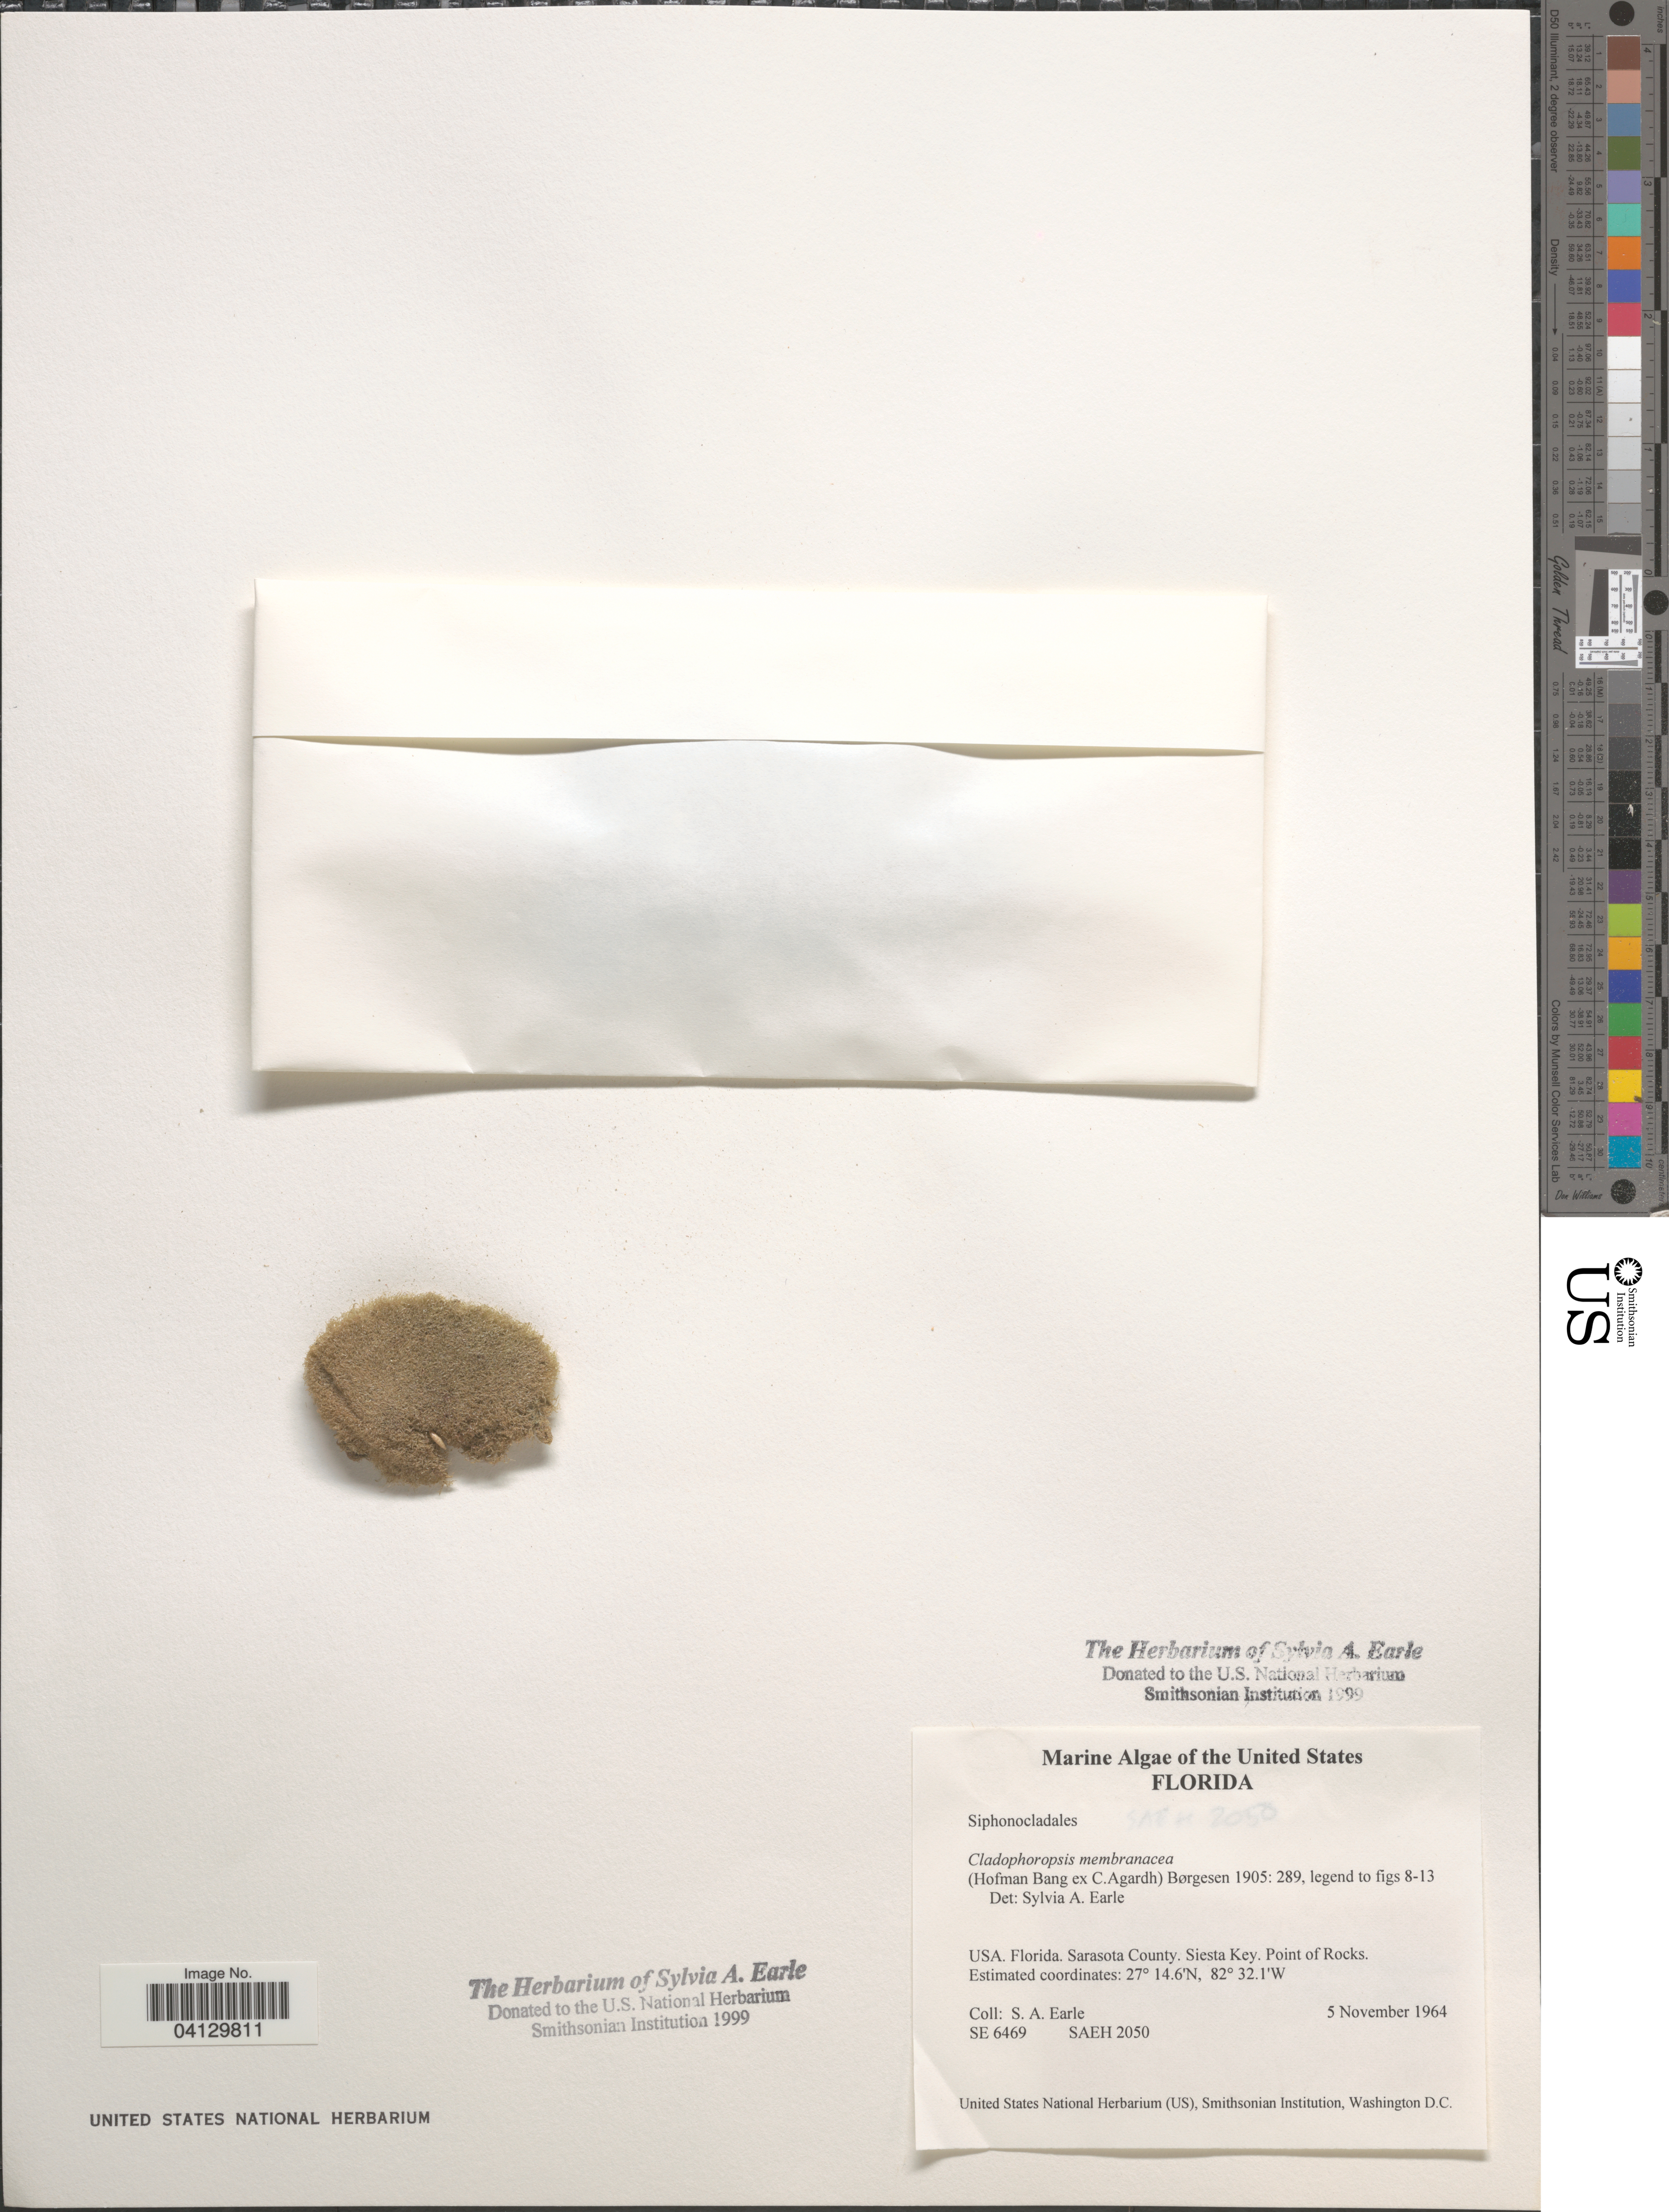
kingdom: Plantae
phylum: Chlorophyta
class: Ulvophyceae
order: Siphonocladales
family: Boodleaceae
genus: Cladophoropsis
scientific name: Cladophoropsis membranacea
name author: (Hofman-Bang) Børgesen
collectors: S. A. Earle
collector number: SE6469/SAEH2050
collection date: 1964-11-05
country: United States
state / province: Florida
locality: Sarasota County. Siesta Key. Point of Rocks.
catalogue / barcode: US 329062